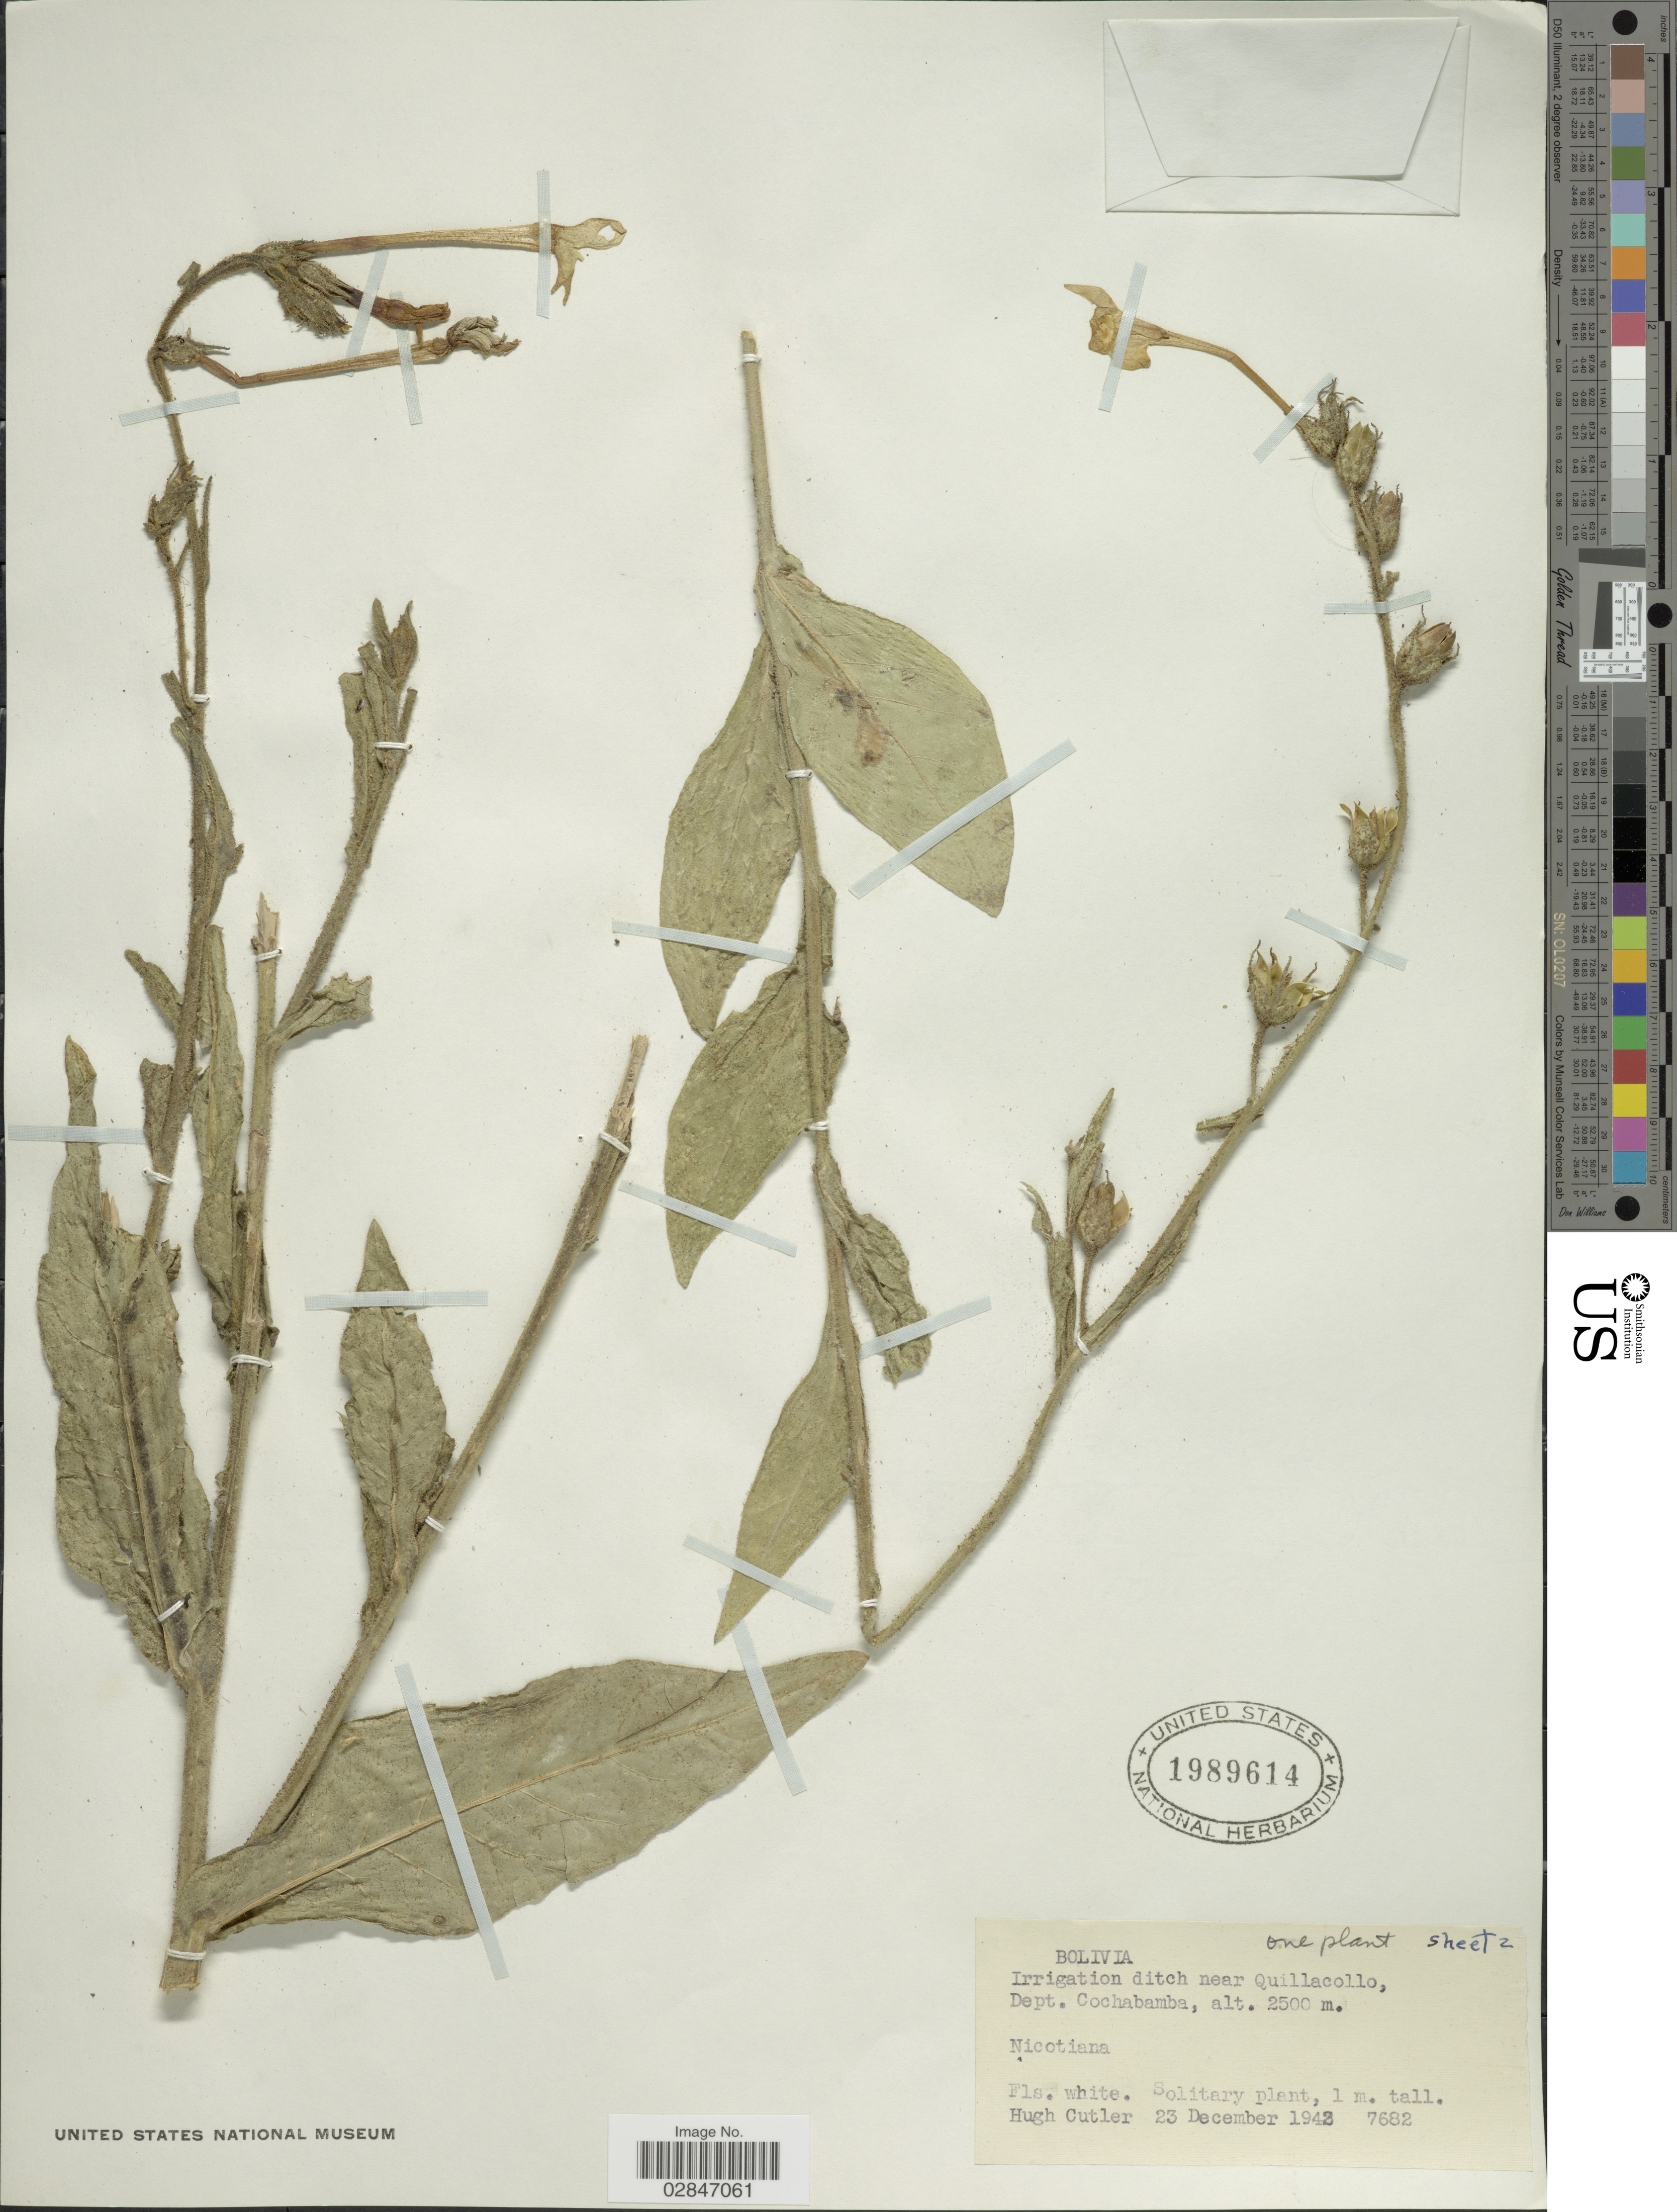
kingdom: Plantae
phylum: Tracheophyta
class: Magnoliopsida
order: Solanales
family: Solanaceae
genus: Nicotiana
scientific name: Nicotiana longiflora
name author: Cav.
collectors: H. C. Cutler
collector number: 7682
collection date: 1942-12-23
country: Bolivia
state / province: Cochabamba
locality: Irrigation ditch near Quillacollo, Dept. Cochabamba.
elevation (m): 2500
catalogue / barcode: US 1989614